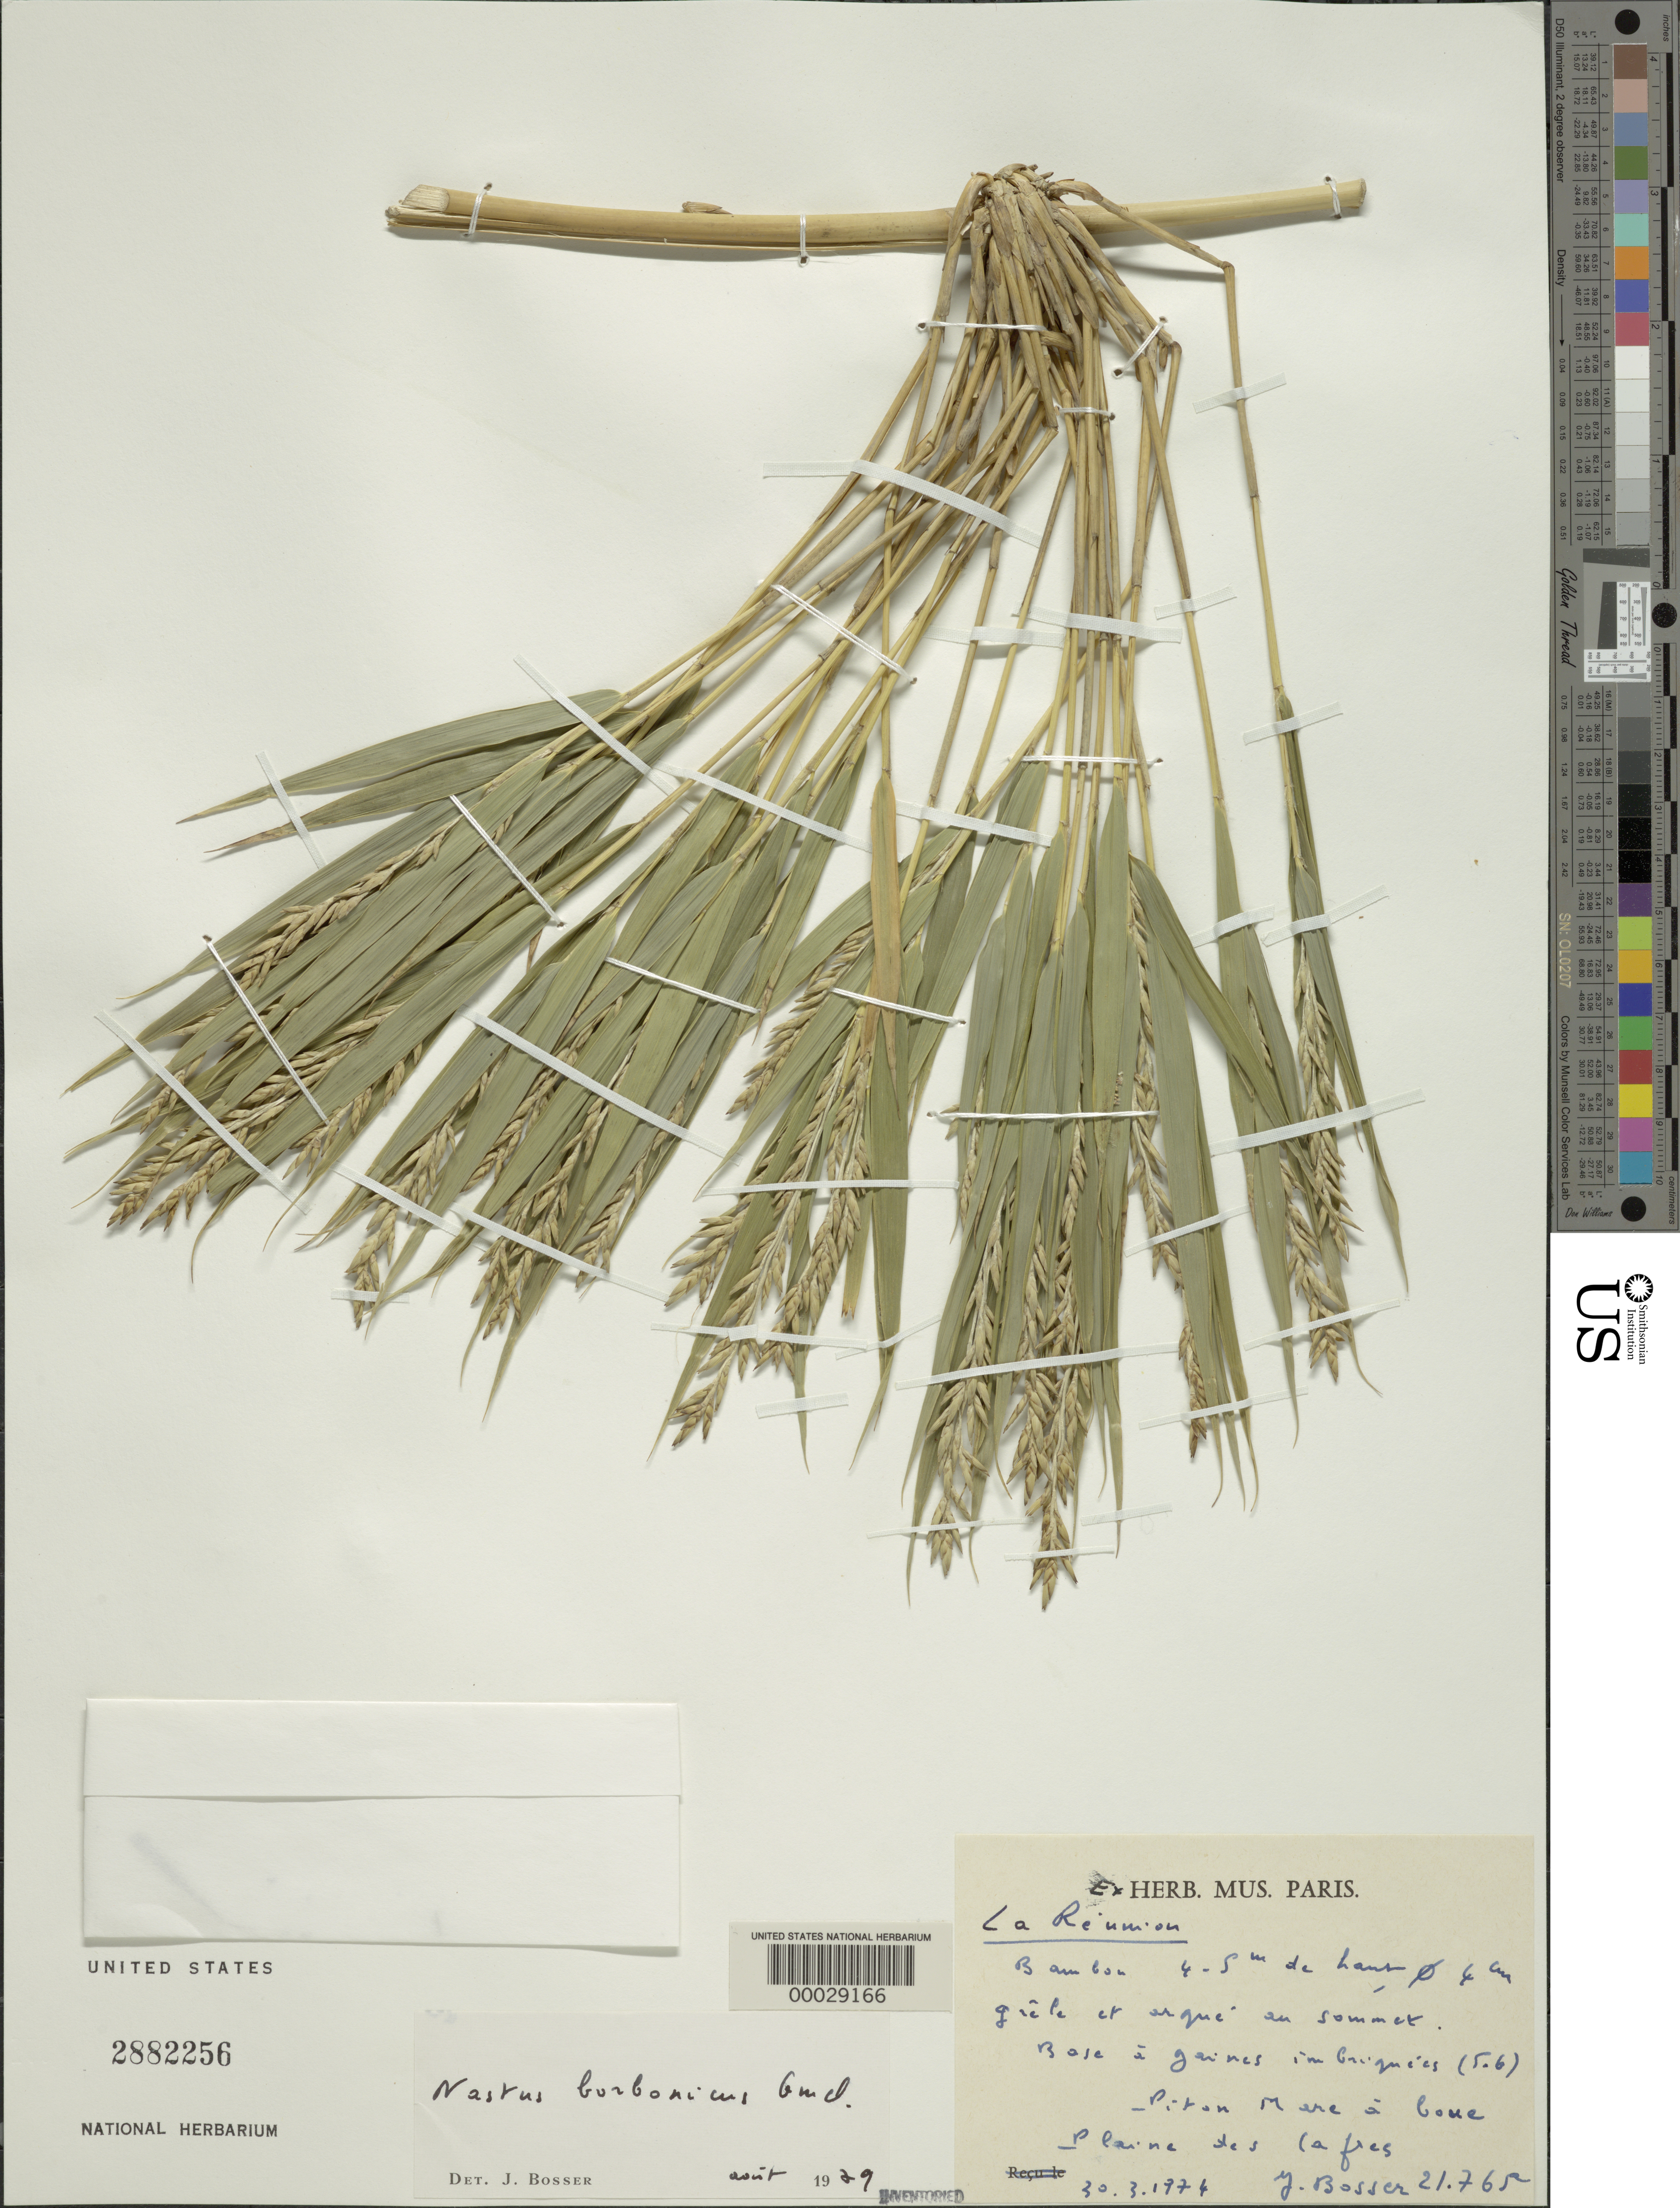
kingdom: Plantae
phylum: Tracheophyta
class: Liliopsida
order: Poales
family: Poaceae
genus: Nastus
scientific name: Nastus borbonicus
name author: J.F. Gmel.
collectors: J. M. Bosser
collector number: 21765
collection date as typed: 30 Mar 1974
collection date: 1974-03-30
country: Réunion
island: Réunion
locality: La Réunion. Plaine des Cafres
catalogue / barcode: US 2882256